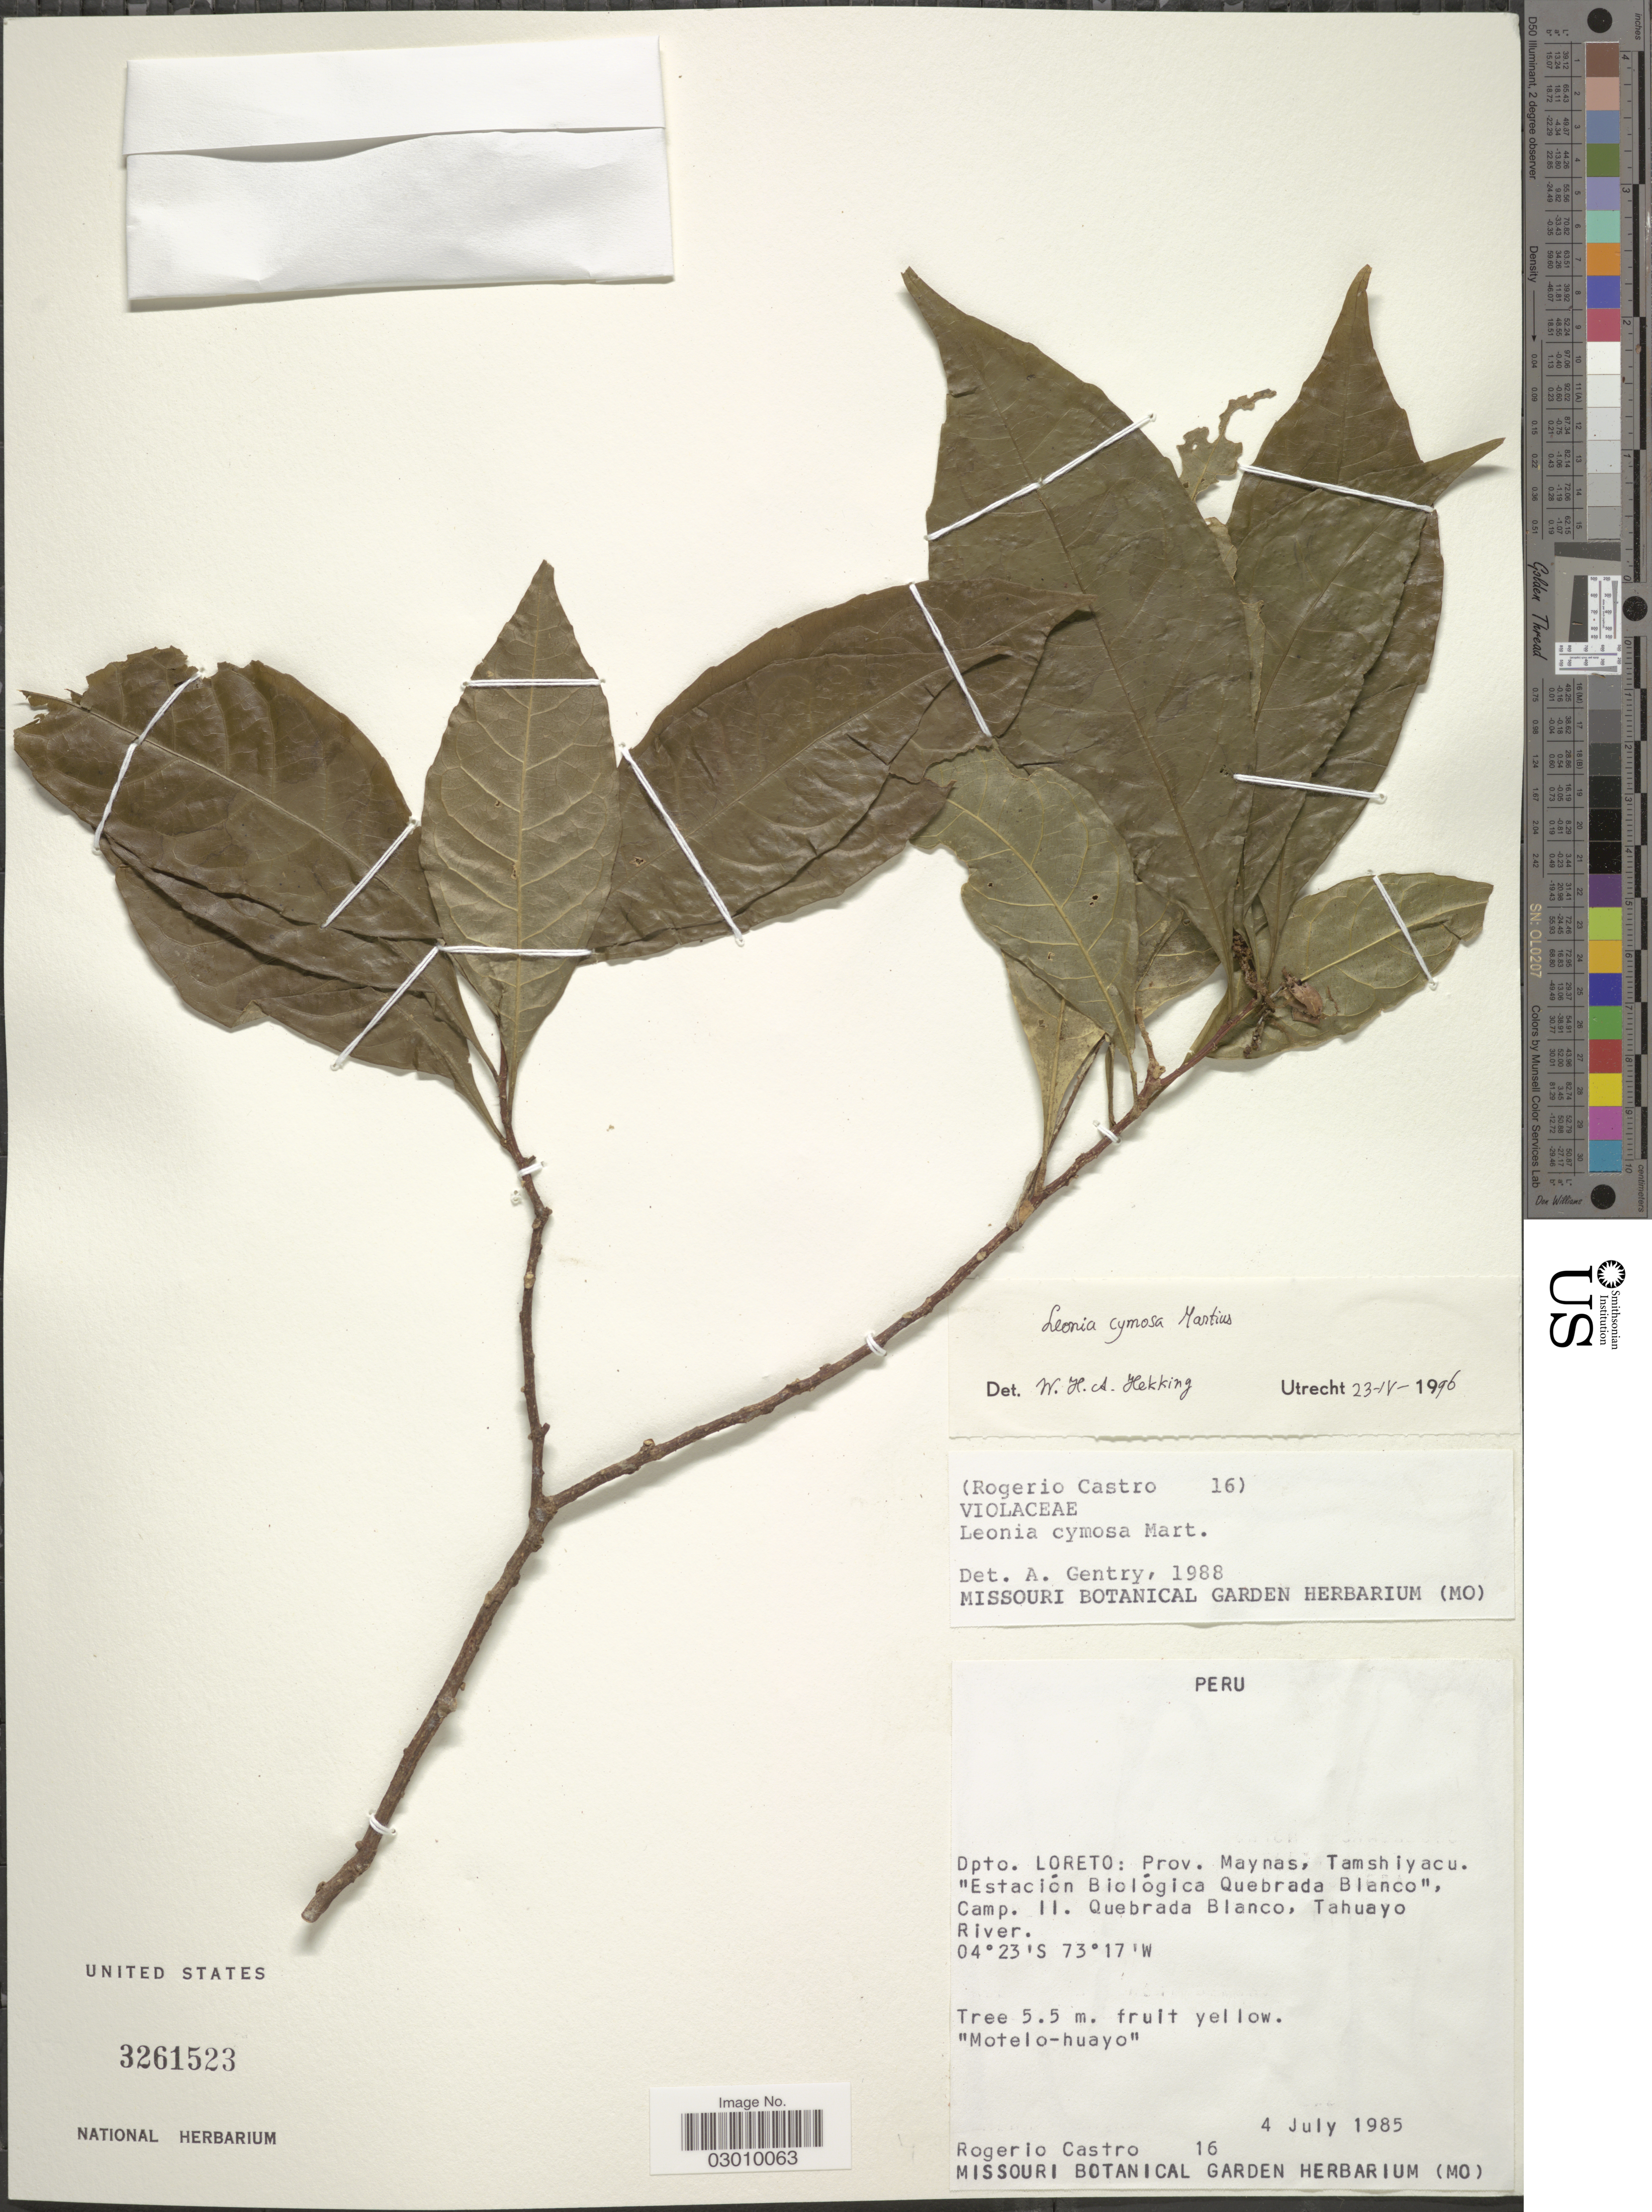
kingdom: Plantae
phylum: Tracheophyta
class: Magnoliopsida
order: Malpighiales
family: Violaceae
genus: Leonia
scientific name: Leonia cymosa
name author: Mart.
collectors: R. Castro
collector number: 16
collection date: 1985-07-04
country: Peru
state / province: Loreto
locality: Dpto. Loreto: Prov. Maynas, Tamshiyacu, "Estación Biológica Quebrada Blanco", Camp II, Quebrada Blanco, Tahuayo River.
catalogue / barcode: US 3261523